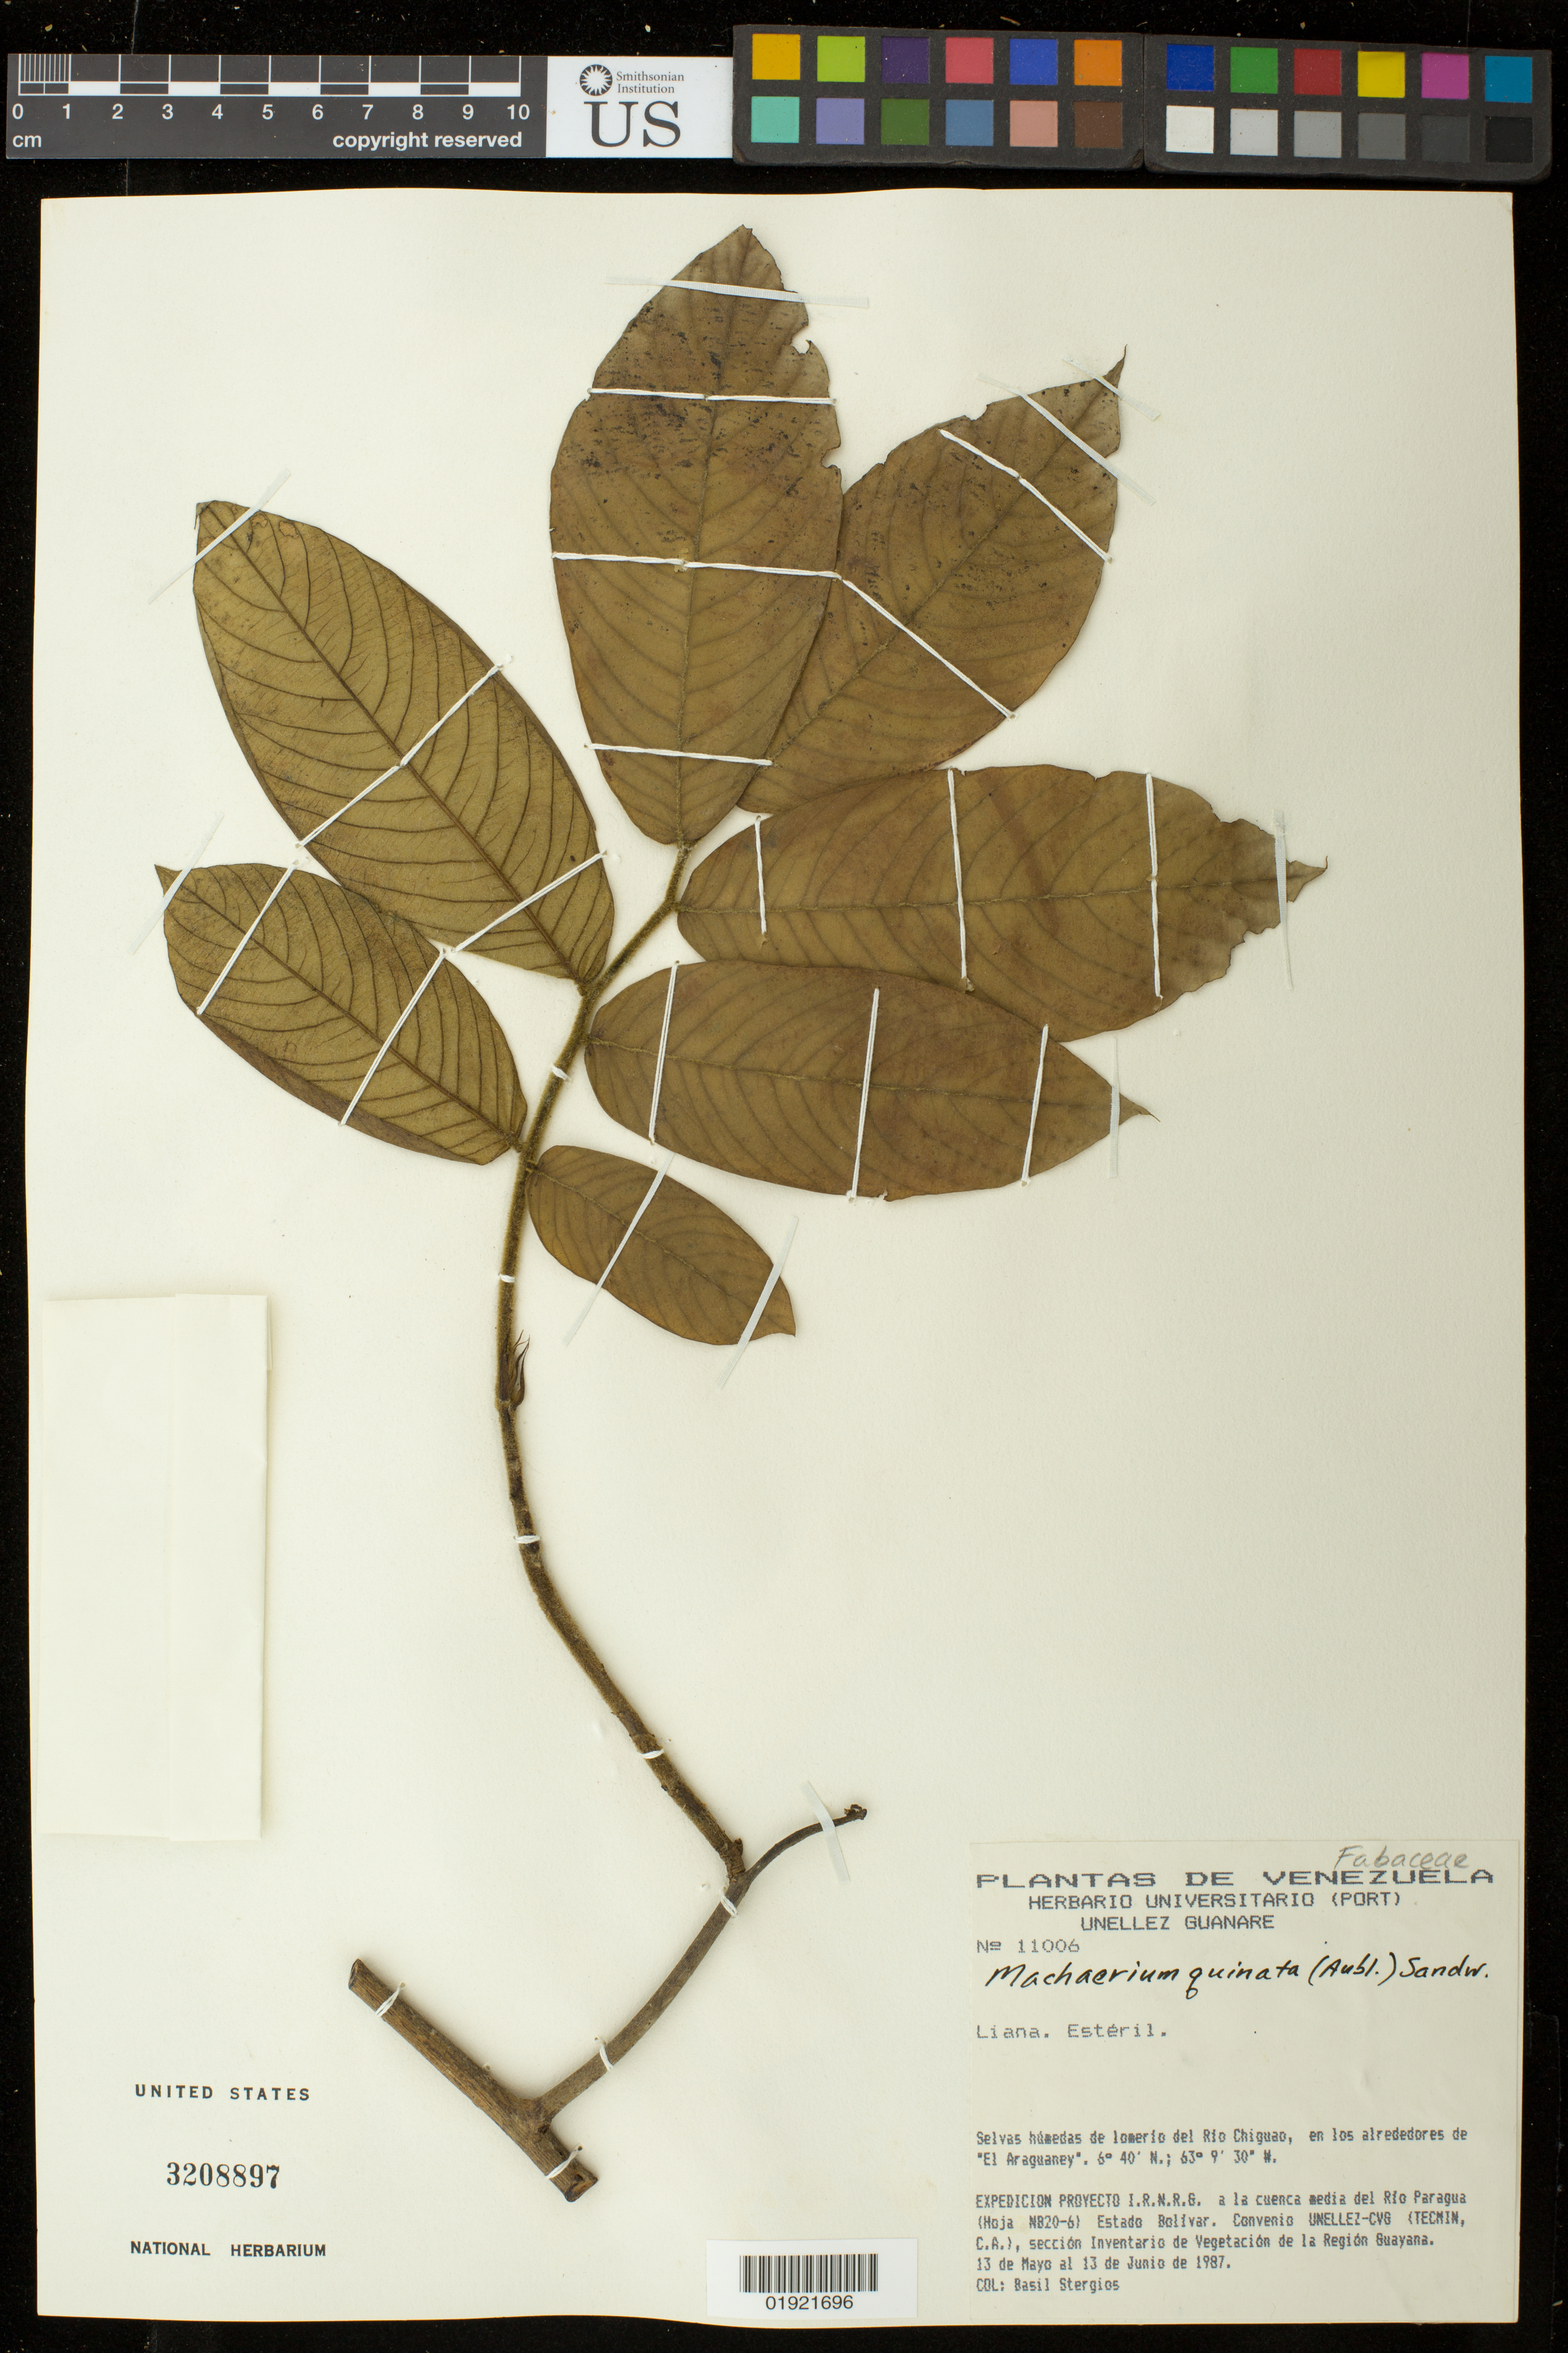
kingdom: Plantae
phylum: Tracheophyta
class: Magnoliopsida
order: Fabales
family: Fabaceae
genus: Machaerium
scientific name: Machaerium quinata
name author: (Aubl.) Sandwith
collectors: B. G. Stergios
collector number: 11006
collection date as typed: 13 de Mayo al 13 de Junio de 1987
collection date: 1987-05-13/1987-06-13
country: Venezuela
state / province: Bolivar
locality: Rio Paragua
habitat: Selvas humedsa de lomerio del Rio Chiguao, en los alrededores de "El Araguaney"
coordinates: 6 40 0 N, 63 09 30 W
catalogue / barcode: US 3208897